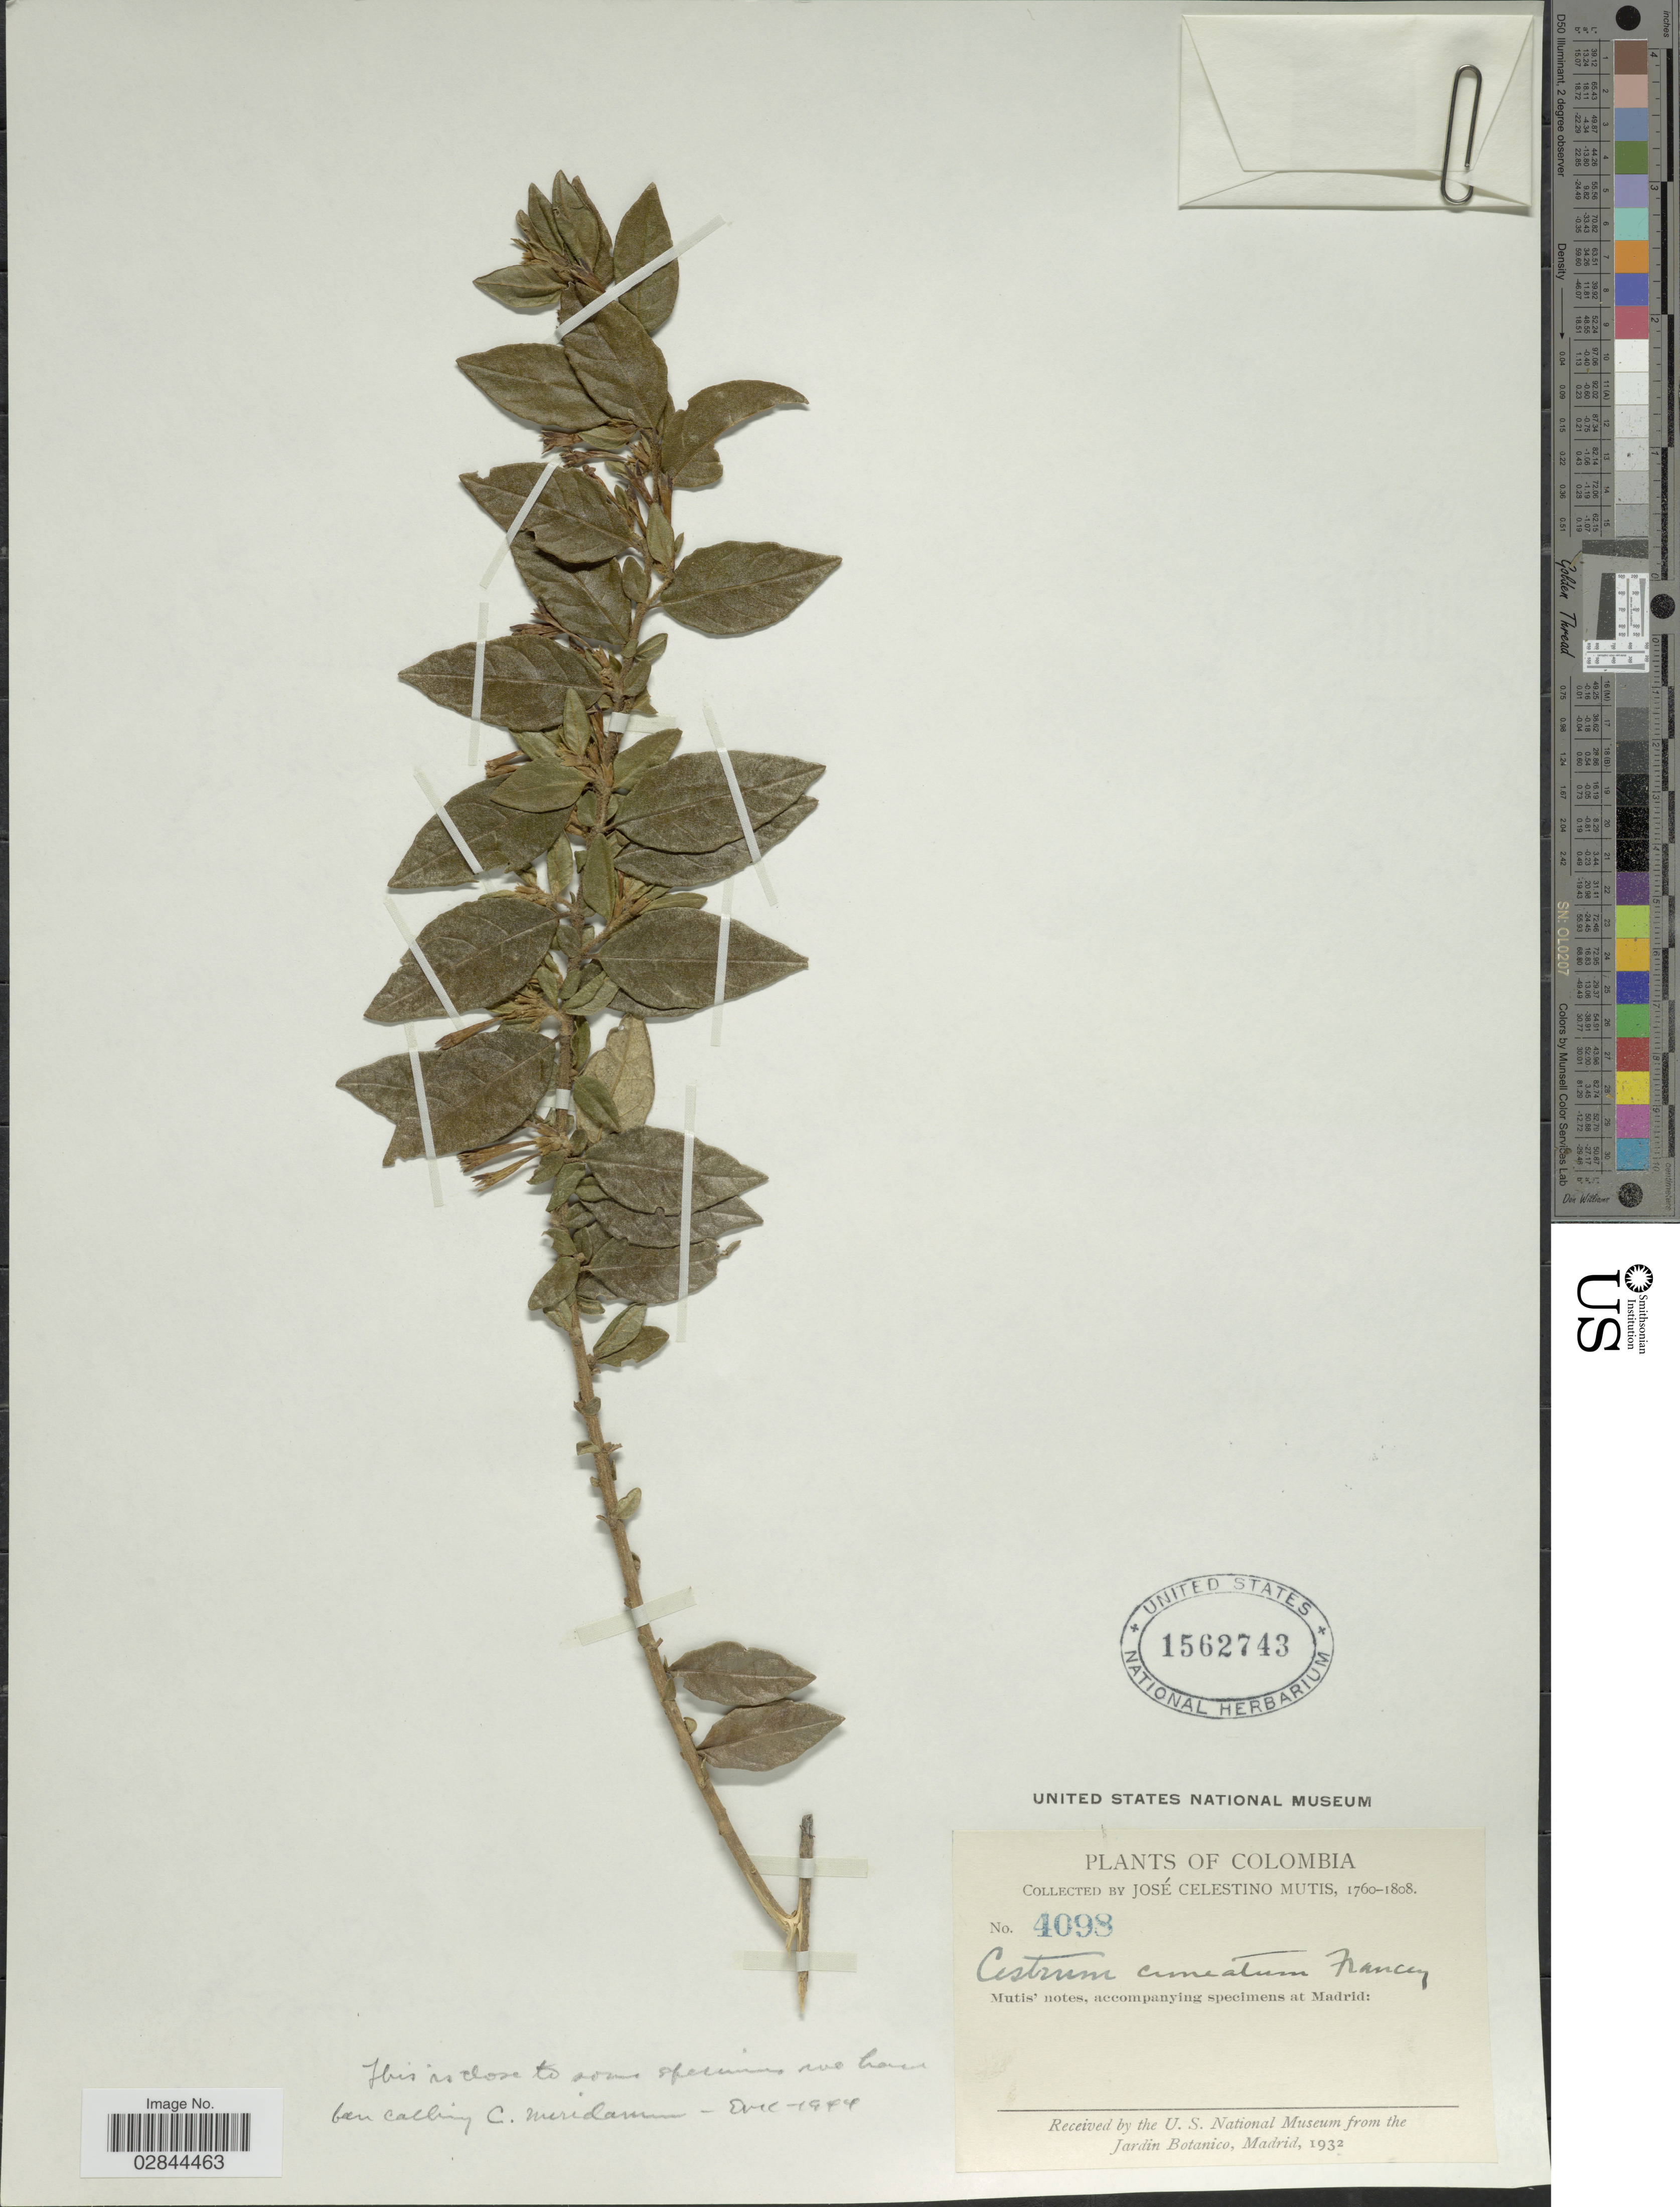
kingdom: Plantae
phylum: Tracheophyta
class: Magnoliopsida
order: Solanales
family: Solanaceae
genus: Cestrum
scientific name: Cestrum buxifolium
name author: Kunth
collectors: J. C. B. Mutis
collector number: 4098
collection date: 1760/1808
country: Colombia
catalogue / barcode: US 1562743